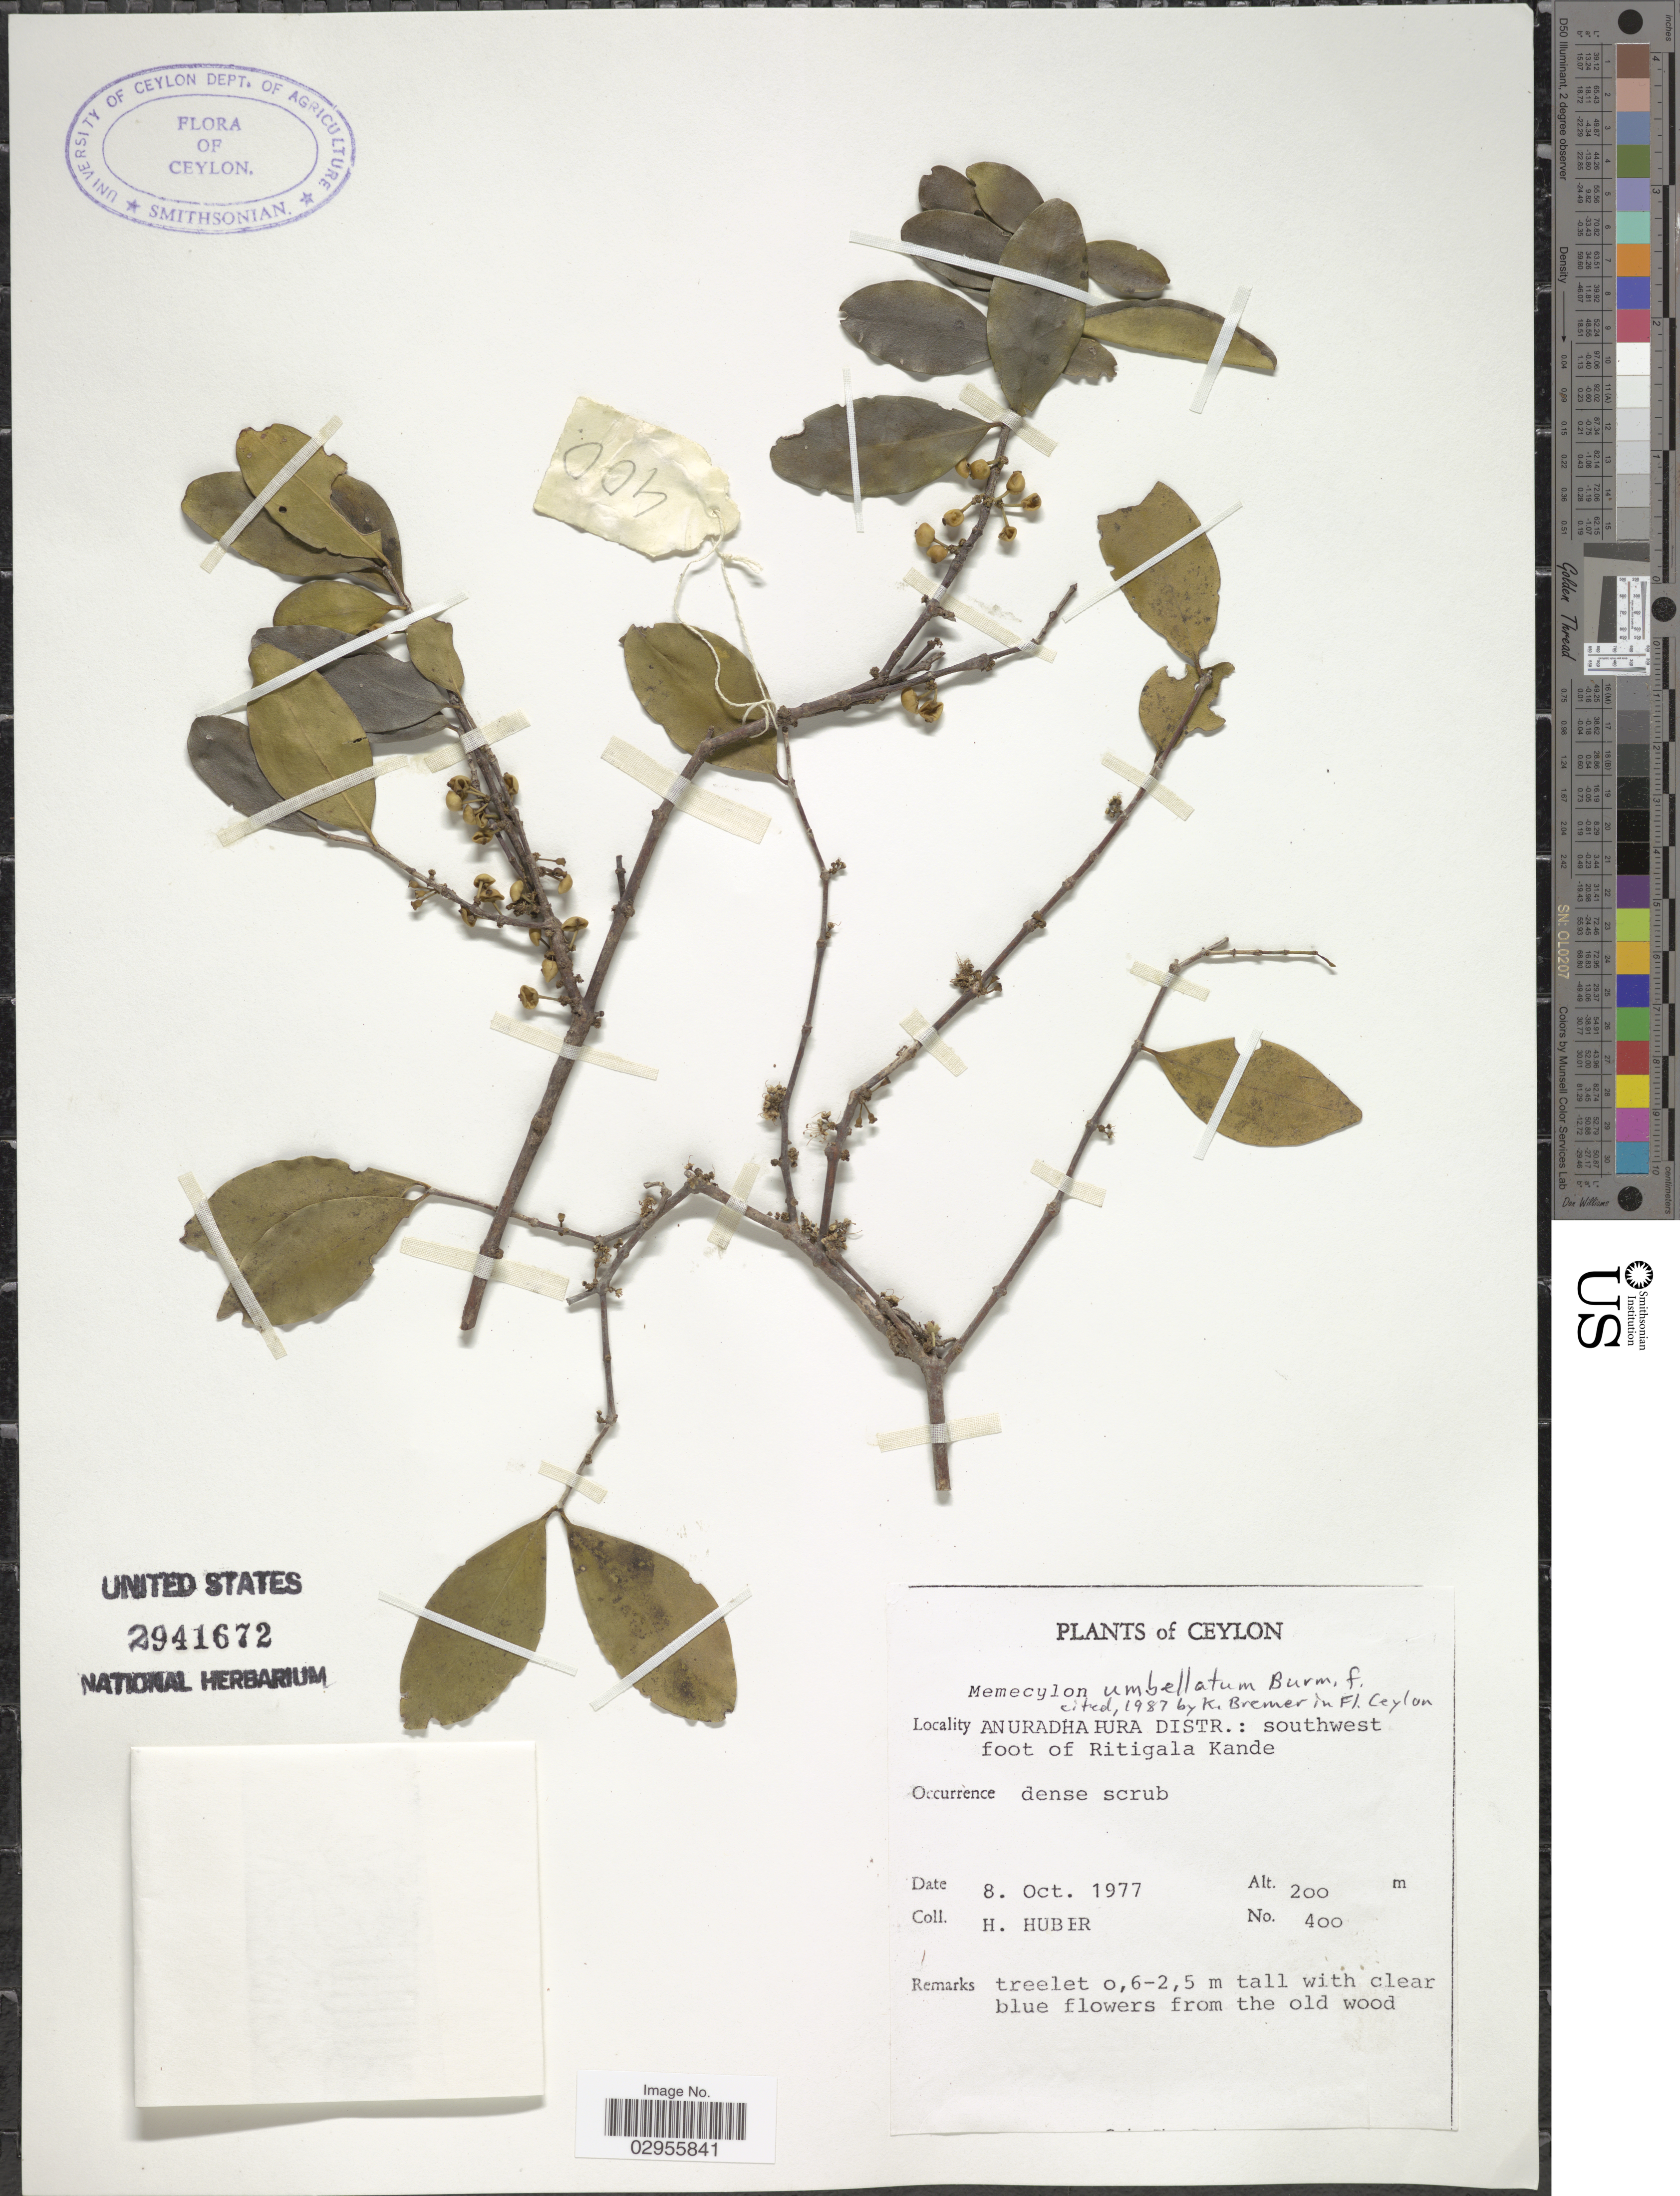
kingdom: Plantae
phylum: Tracheophyta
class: Magnoliopsida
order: Myrtales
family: Melastomataceae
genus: Memecylon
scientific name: Memecylon umbellatum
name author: Burm. f.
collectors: H. Huber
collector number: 400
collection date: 1977-10-08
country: Sri Lanka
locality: Ceylon, Anuradhapura Distr.: southwest foot of Ritigala Kande.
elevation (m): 200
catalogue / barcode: US 2941672